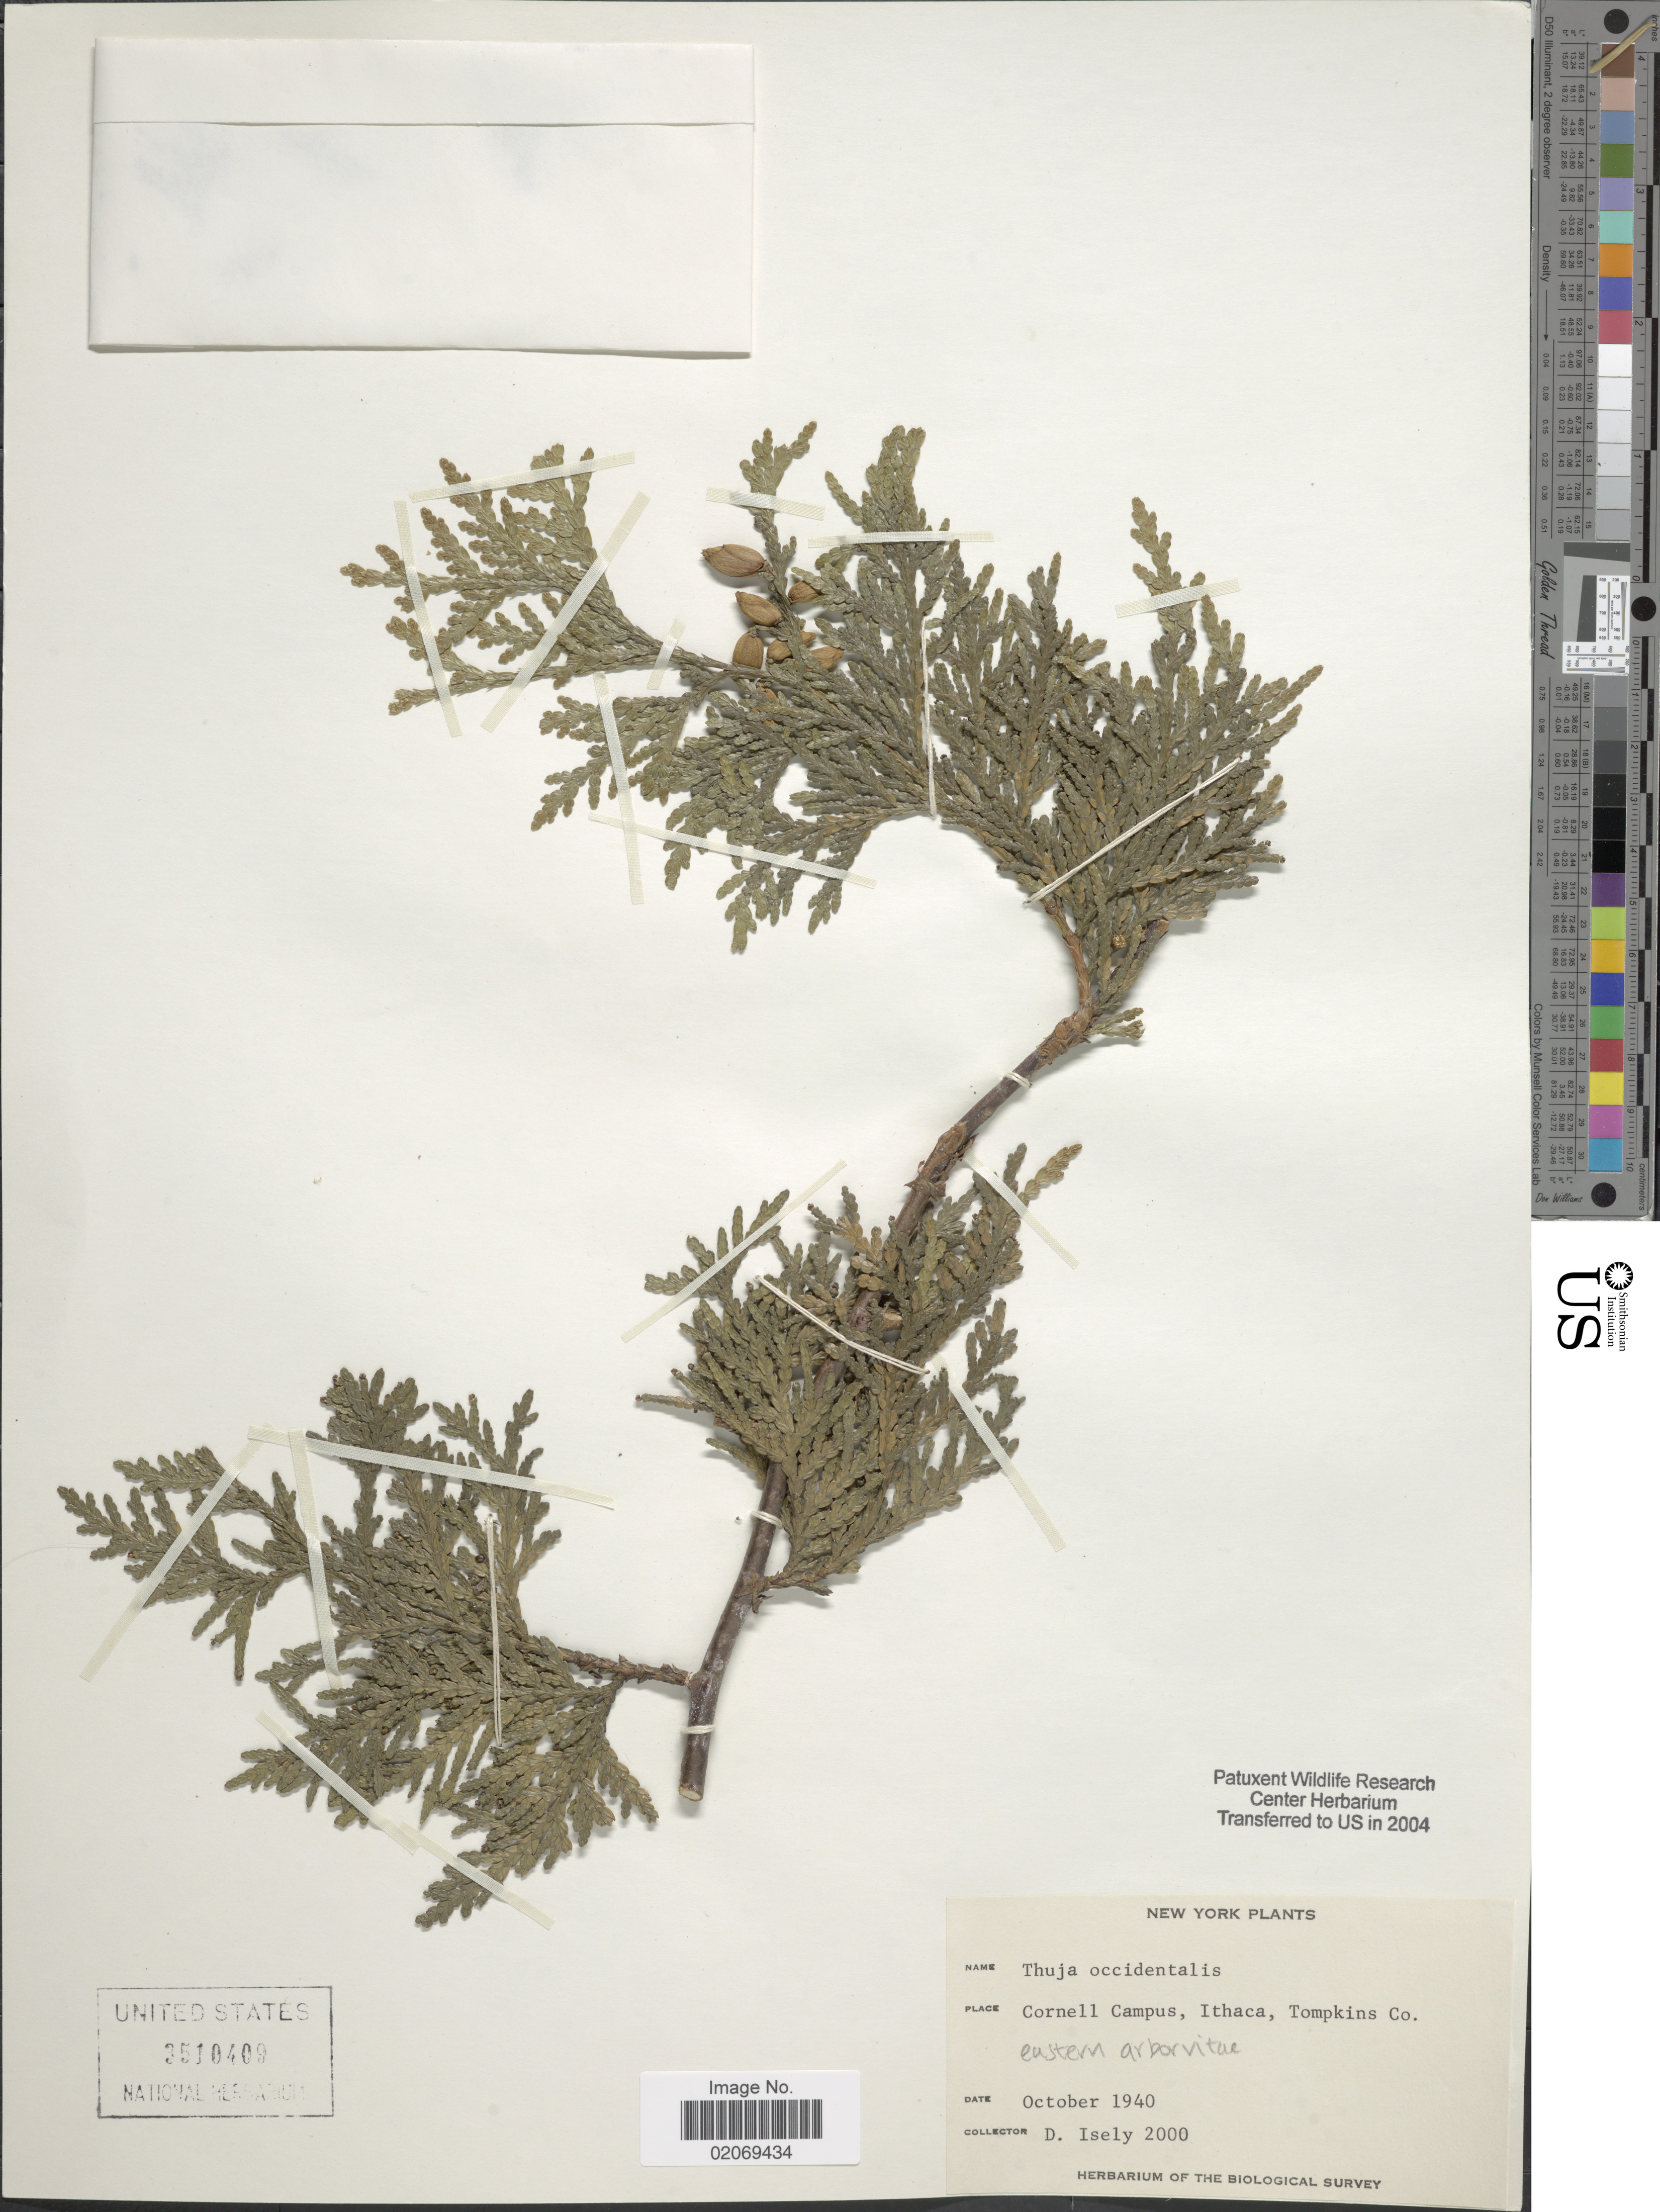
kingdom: Plantae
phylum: Tracheophyta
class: Pinopsida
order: Pinales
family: Cupressaceae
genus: Thuja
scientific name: Thuja occidentalis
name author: L.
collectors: D. Isley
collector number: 2000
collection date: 1941-10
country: United States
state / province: New York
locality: Cornell Campus, Ithaca, Tompkins Co, Eastern Arborvitae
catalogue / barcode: US 3510409